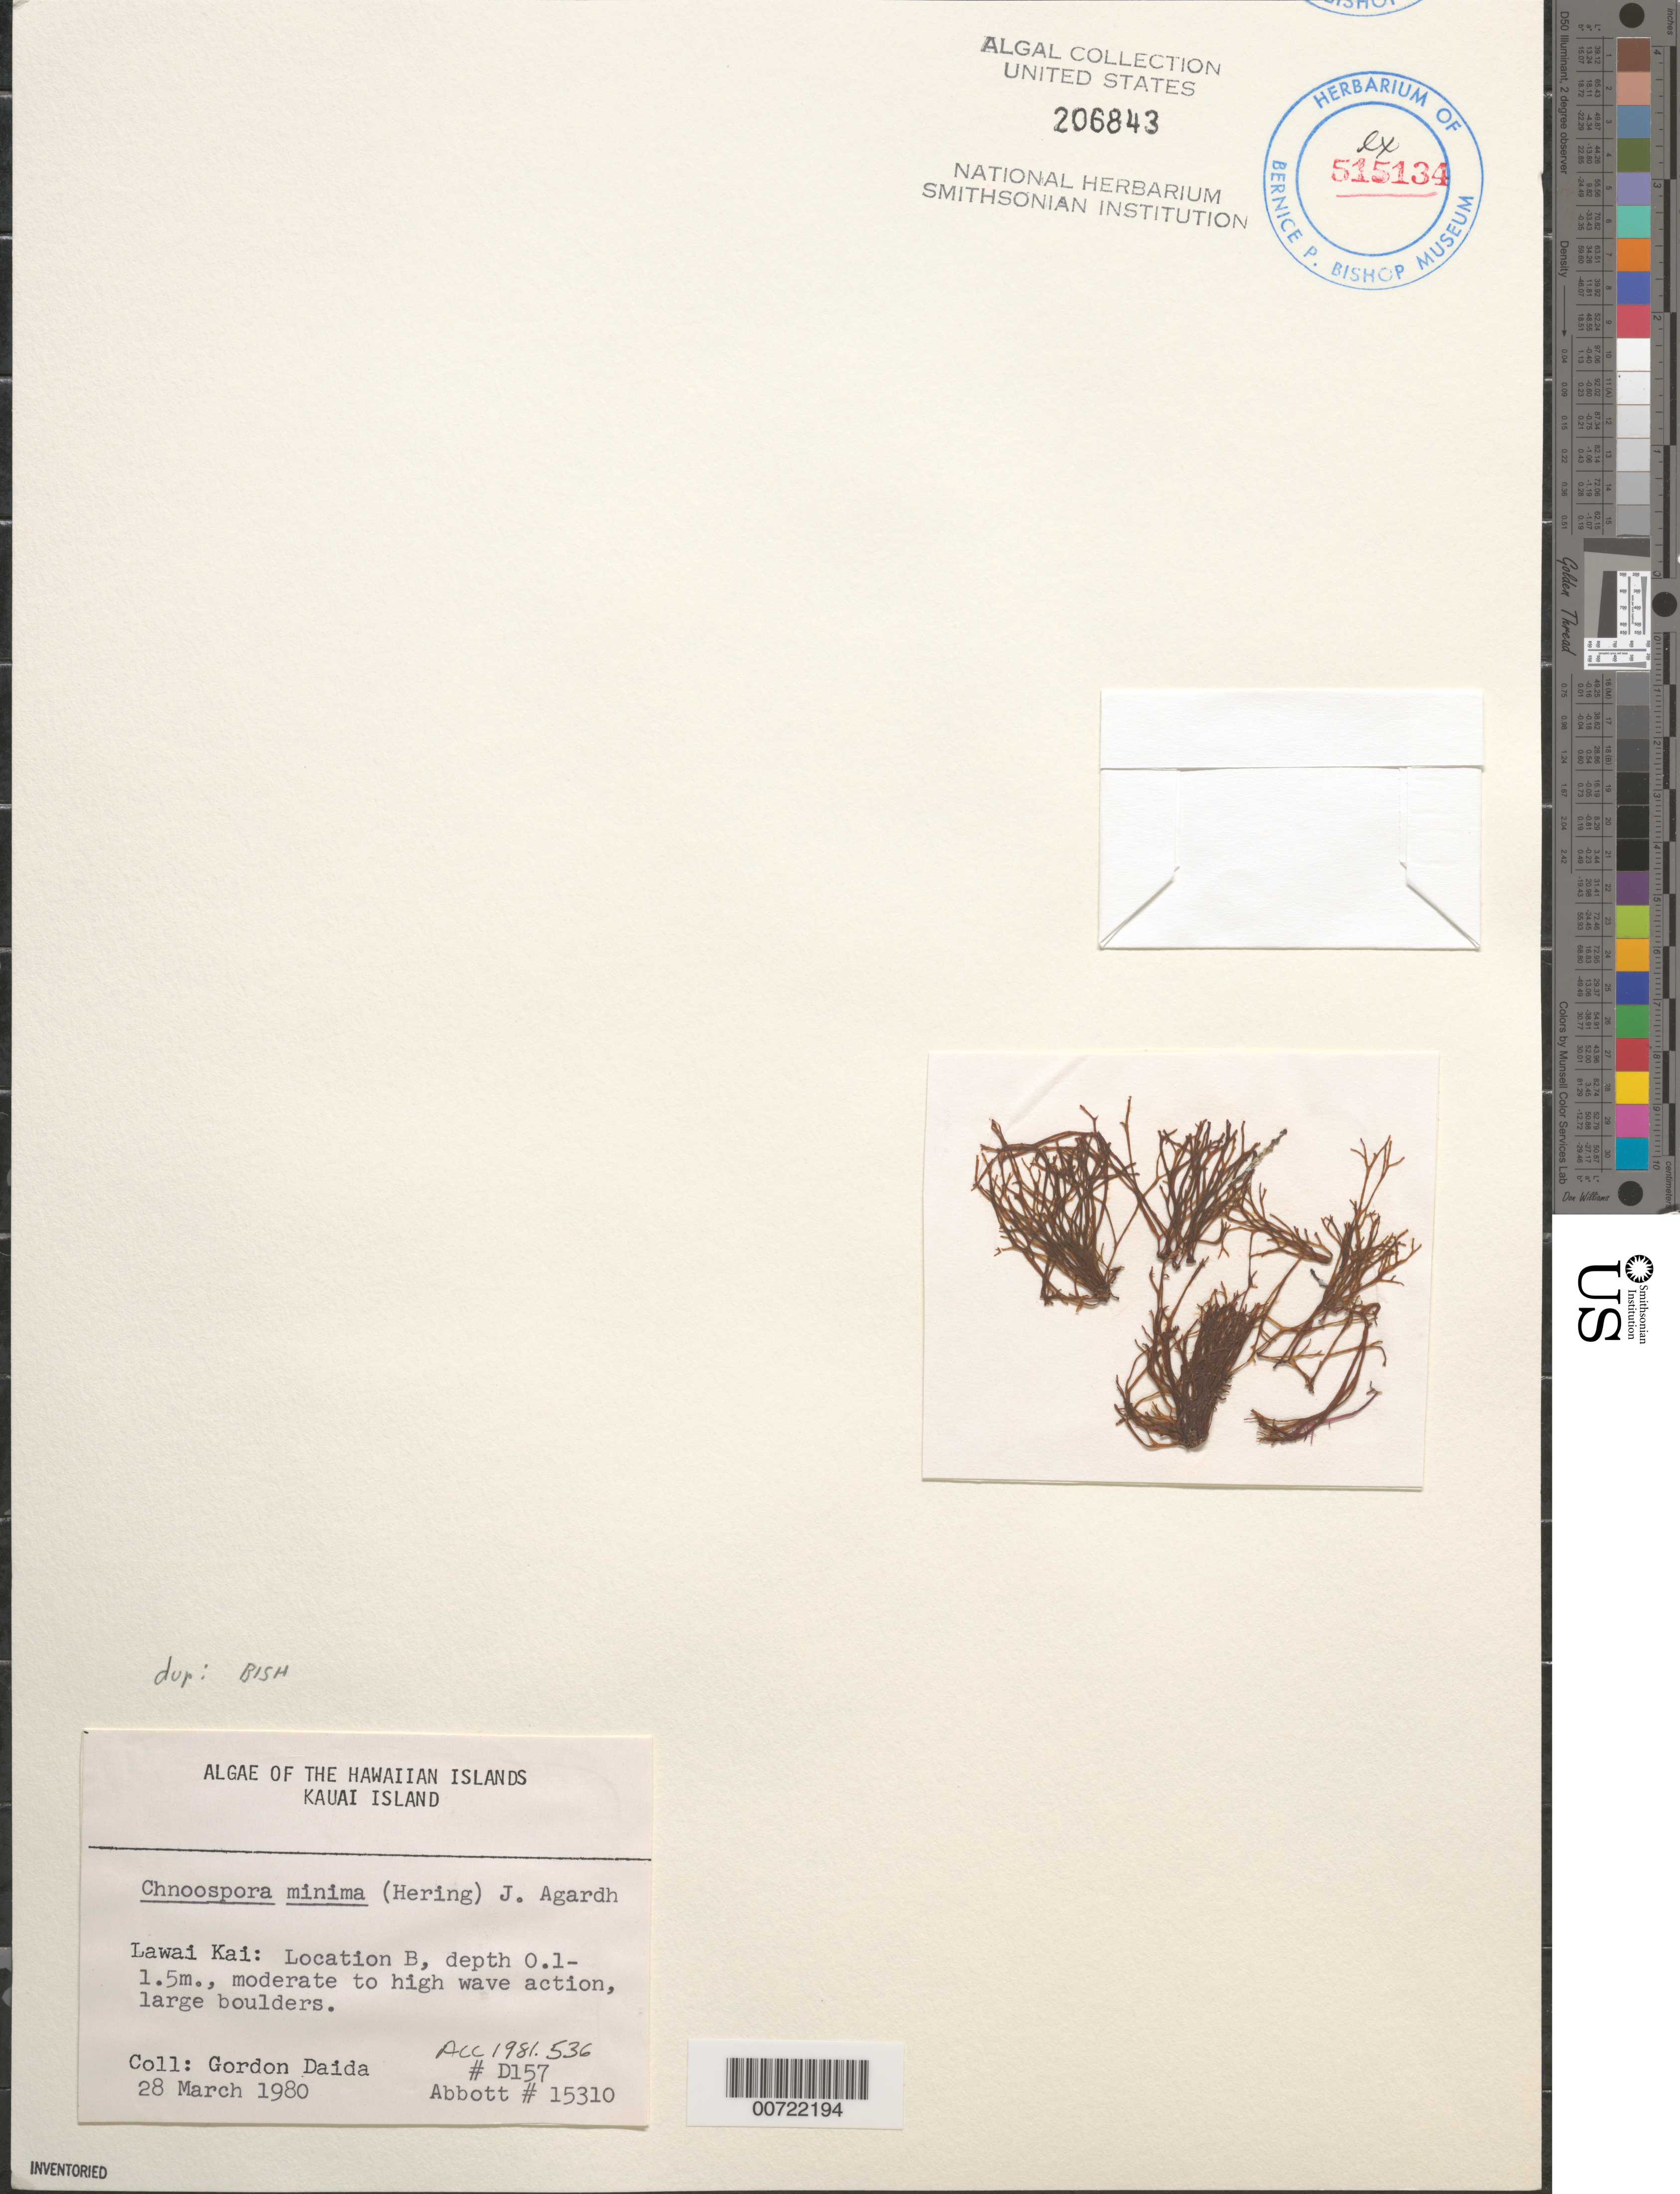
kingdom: Chromista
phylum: Ochrophyta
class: Phaeophyceae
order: Scytosiphonales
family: Scytosiphonaceae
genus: Chnoospora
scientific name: Chnoospora minima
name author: (Hering) Papenf.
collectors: G. Daida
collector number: D157 & IAA 15310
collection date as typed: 28 Mar 1980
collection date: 1980-03-28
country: United States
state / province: Hawaii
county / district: Kauai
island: Kaua'i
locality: Lawai Kai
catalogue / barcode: US 206843